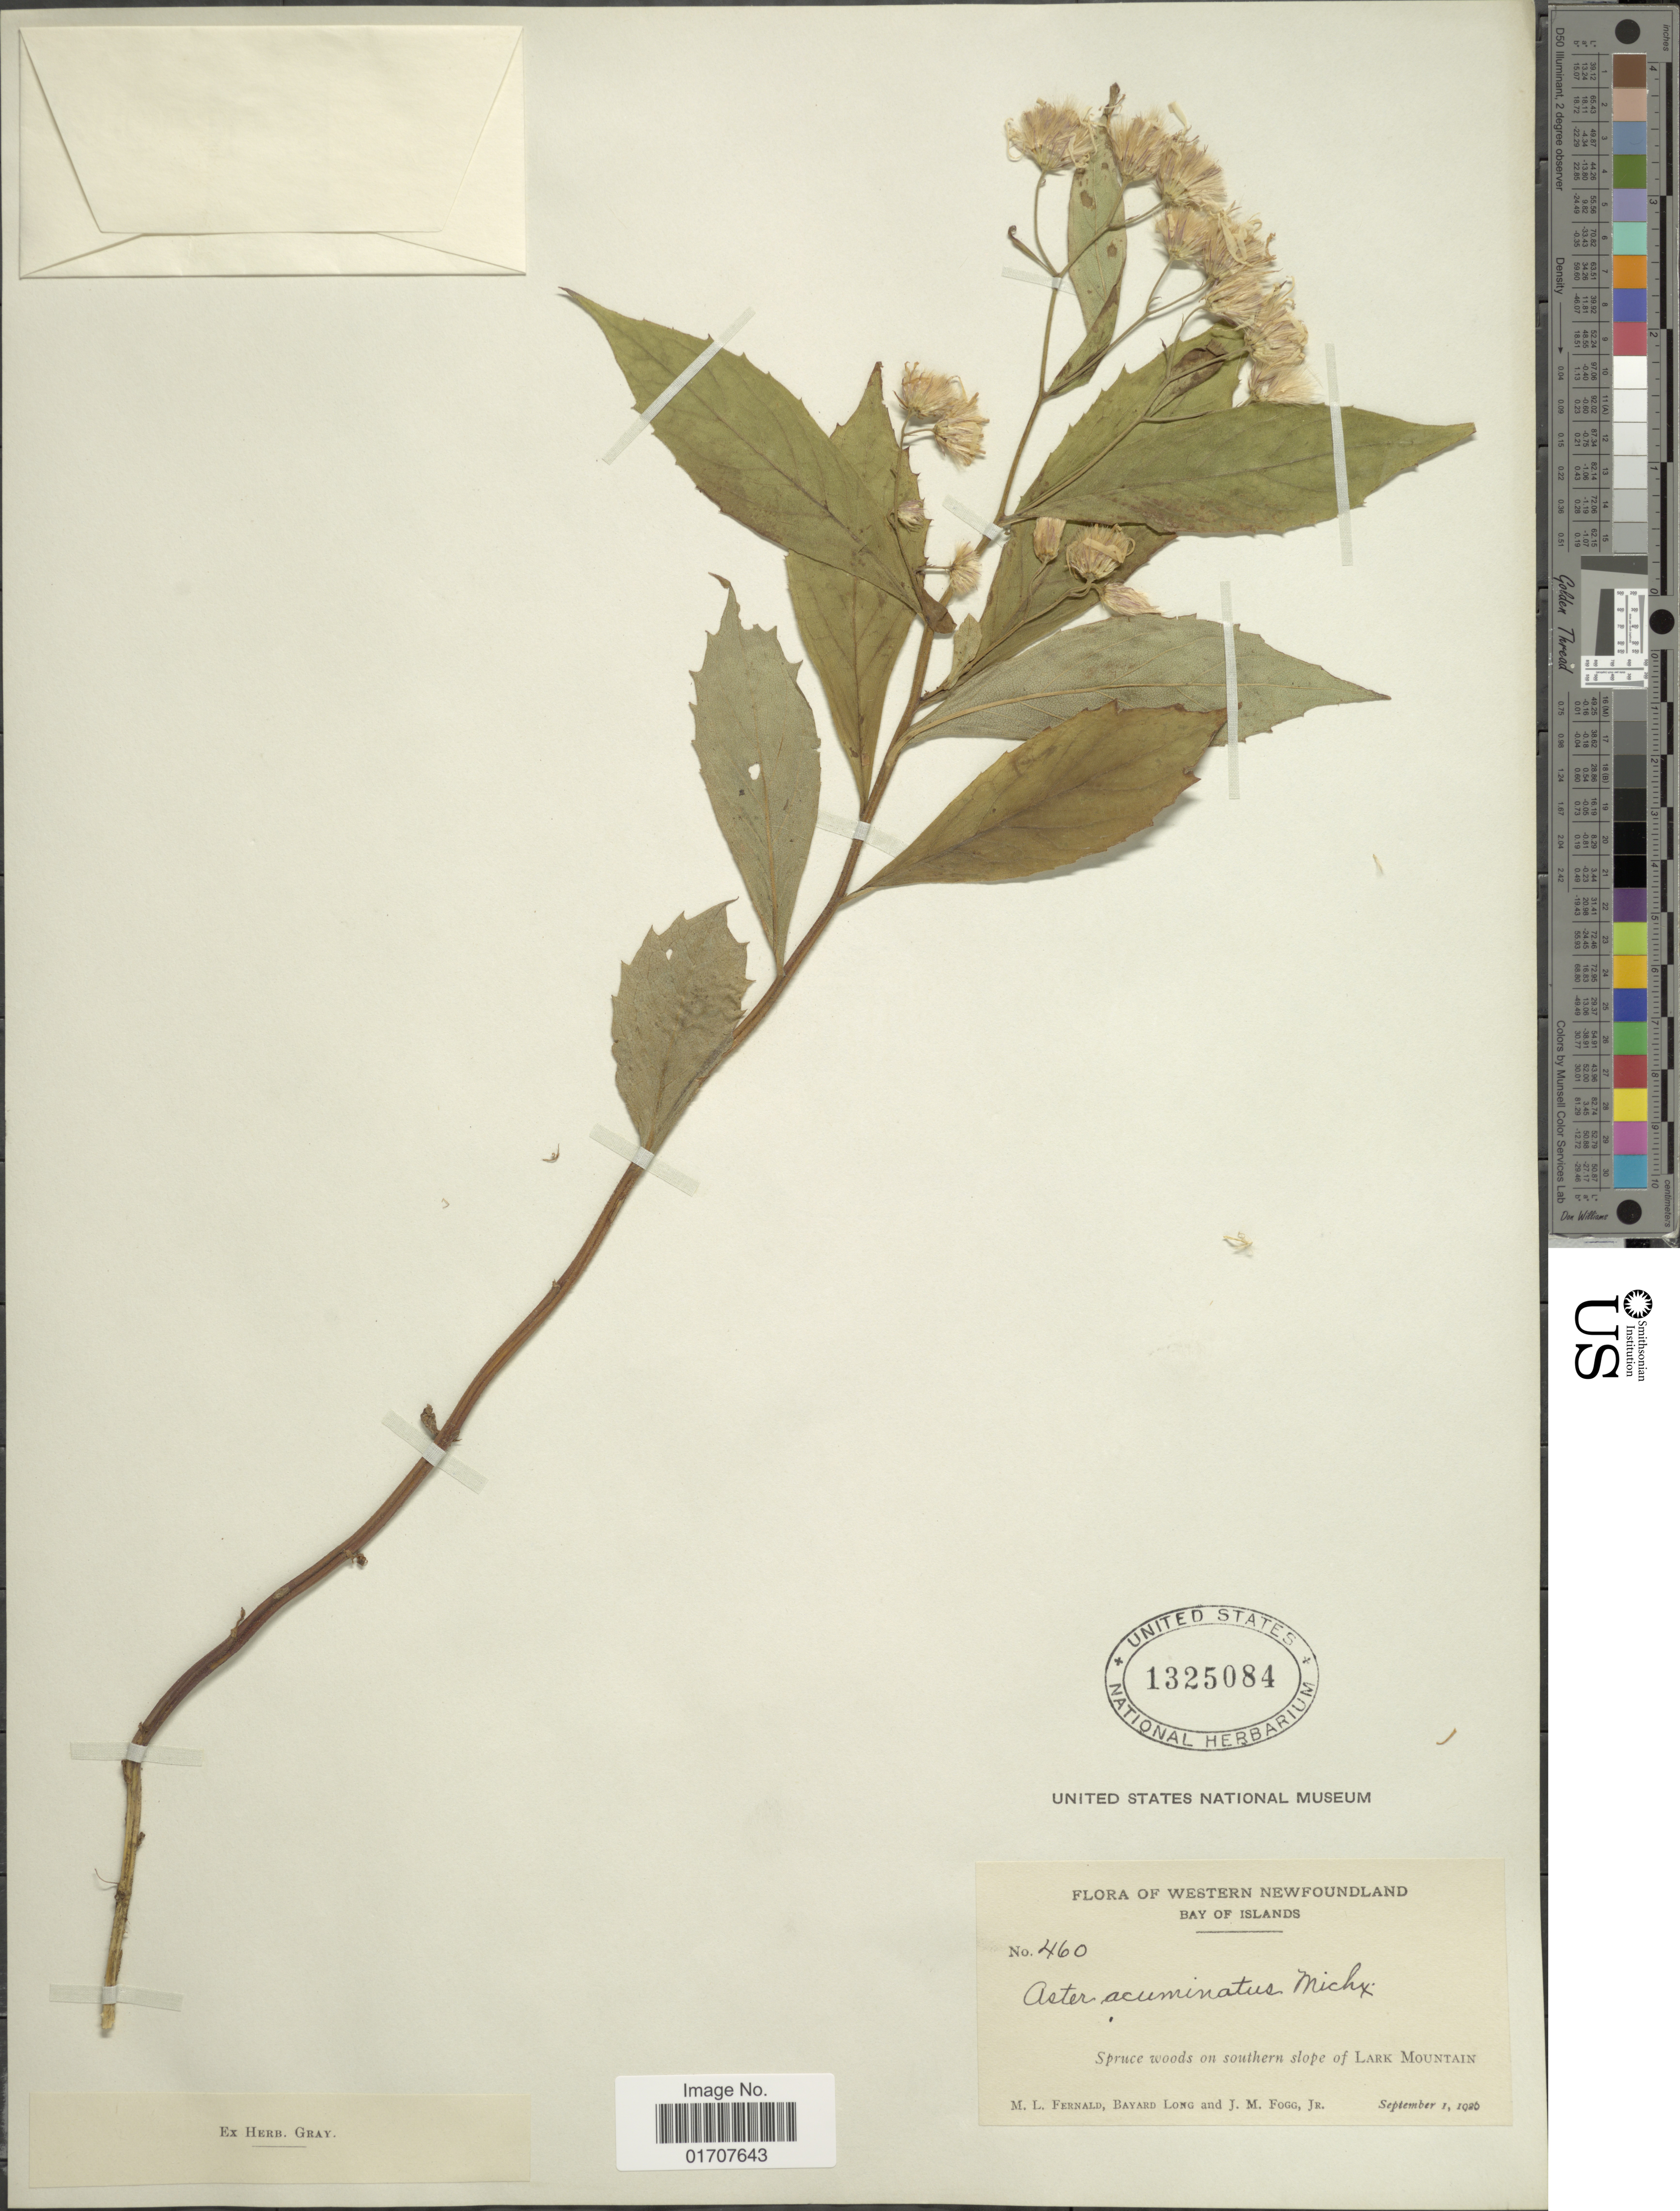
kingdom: Plantae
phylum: Tracheophyta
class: Magnoliopsida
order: Asterales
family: Asteraceae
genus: Oclemena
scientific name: Oclemena acuminata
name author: (Michx.) Greene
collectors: M. L. Fernald, B. Long & J. Fogg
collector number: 460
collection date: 1926-09-01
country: Canada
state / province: Newfoundland and Labrador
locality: Western Newfoundland, Bays of Islands, Spruce woods on southern slope of Lark Mountains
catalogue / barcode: US 1325084